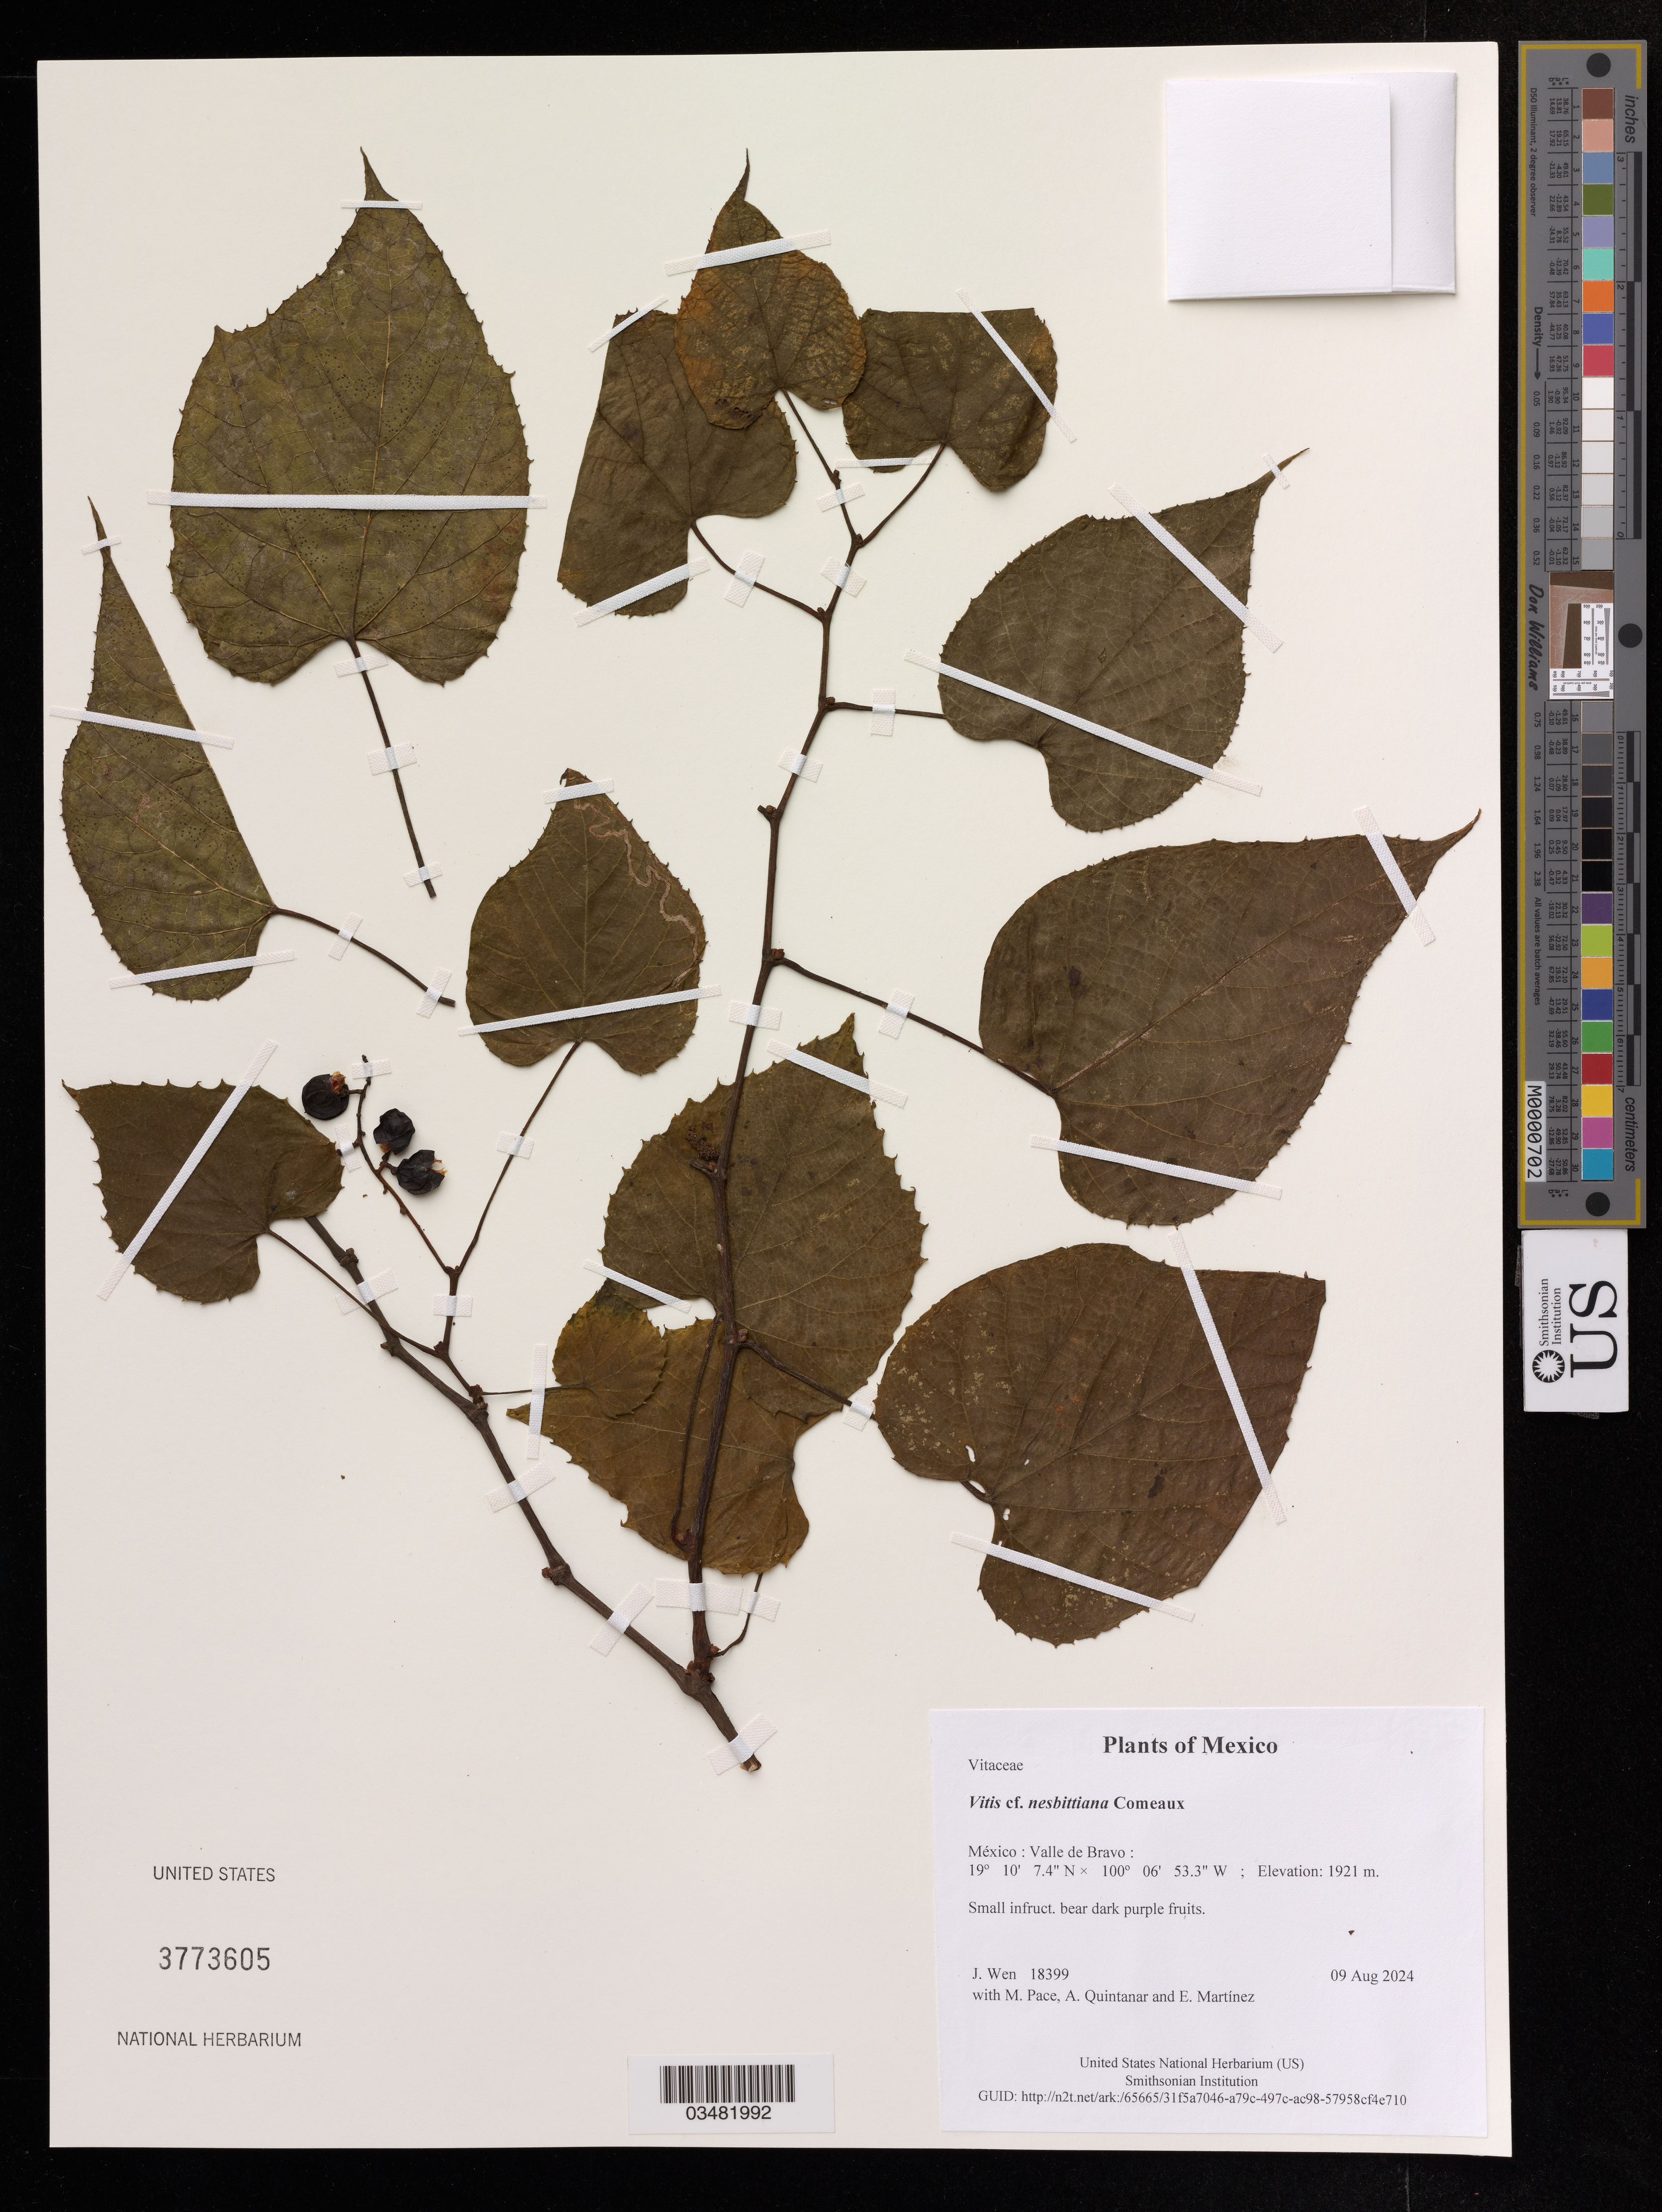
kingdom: Plantae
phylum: Tracheophyta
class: Magnoliopsida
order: Vitales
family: Vitaceae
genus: Vitis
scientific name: Vitis nesbittiana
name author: Comeaux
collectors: J. Wen, M. Pace, A. Quintanar & E. Martinez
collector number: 18399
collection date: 2024-08-09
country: Mexico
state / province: México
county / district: Valle de Bravo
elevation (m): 1921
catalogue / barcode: US 3773605